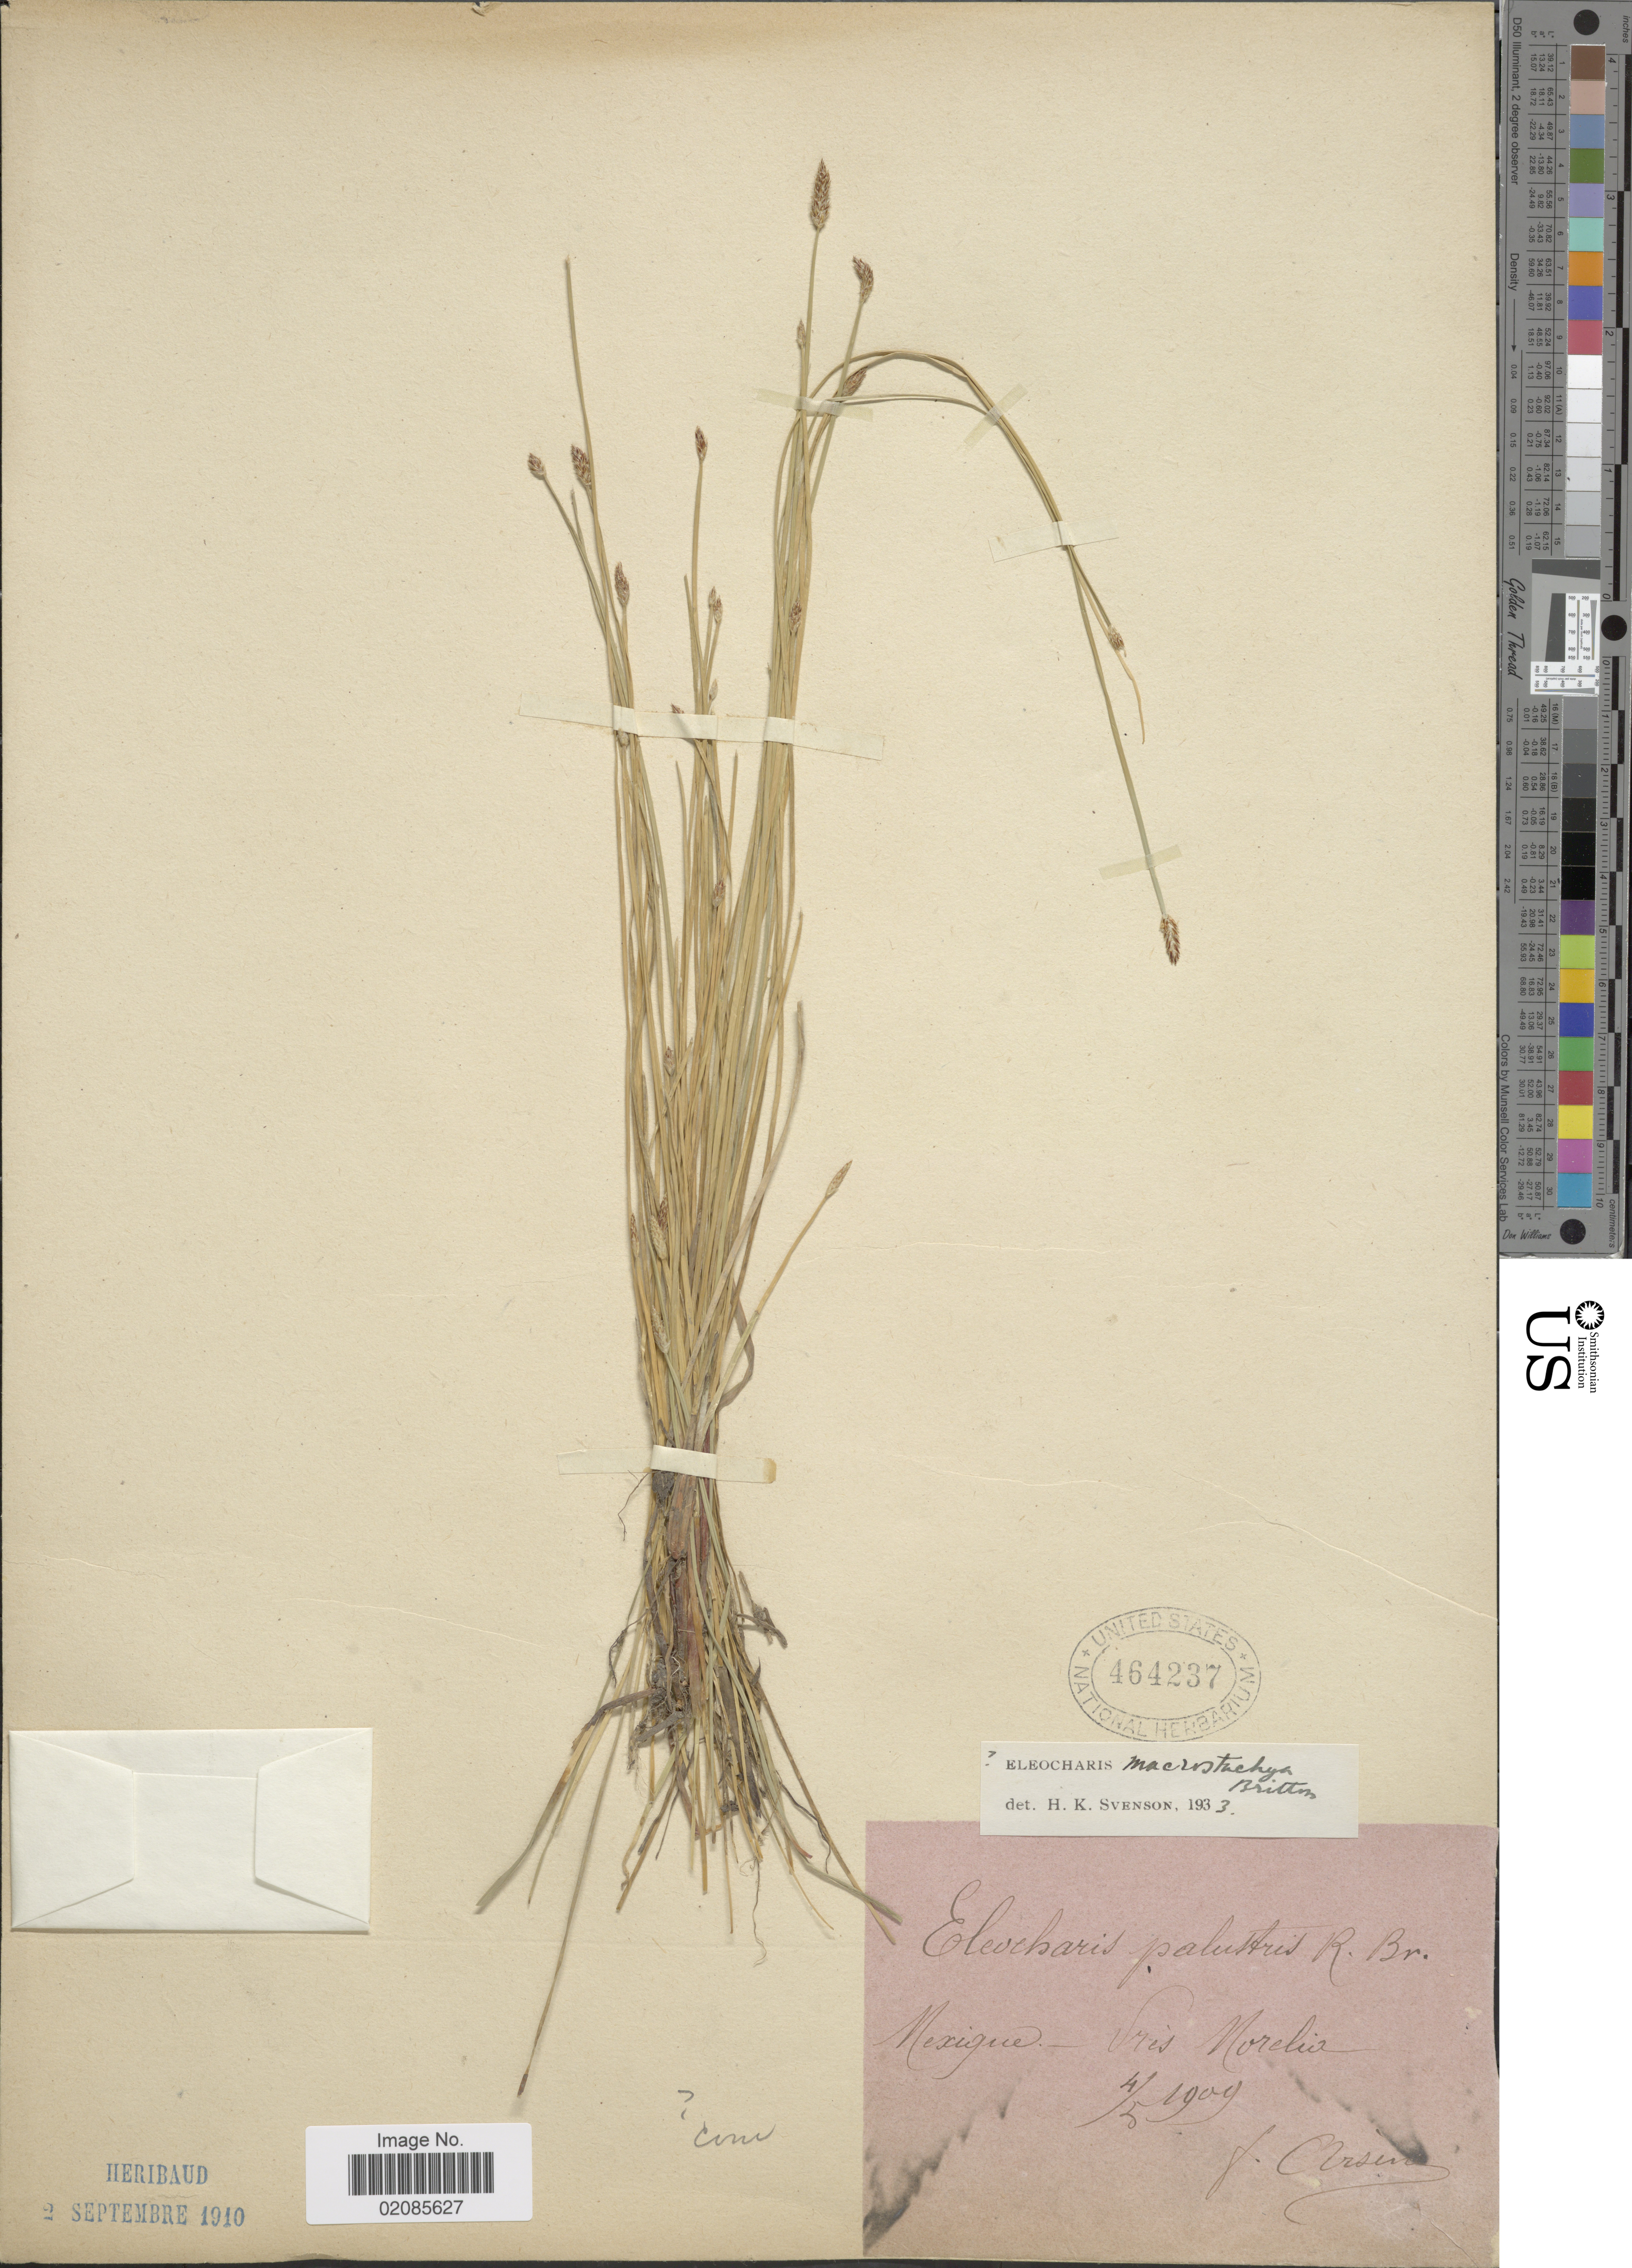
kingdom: Plantae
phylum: Tracheophyta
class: Liliopsida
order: Poales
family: Cyperaceae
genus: Eleocharis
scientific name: Eleocharis macrostachya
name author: Britton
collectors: F. Arsène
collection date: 1909-05-04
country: Mexico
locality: Mexique-pres Morelia.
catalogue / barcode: US 464237